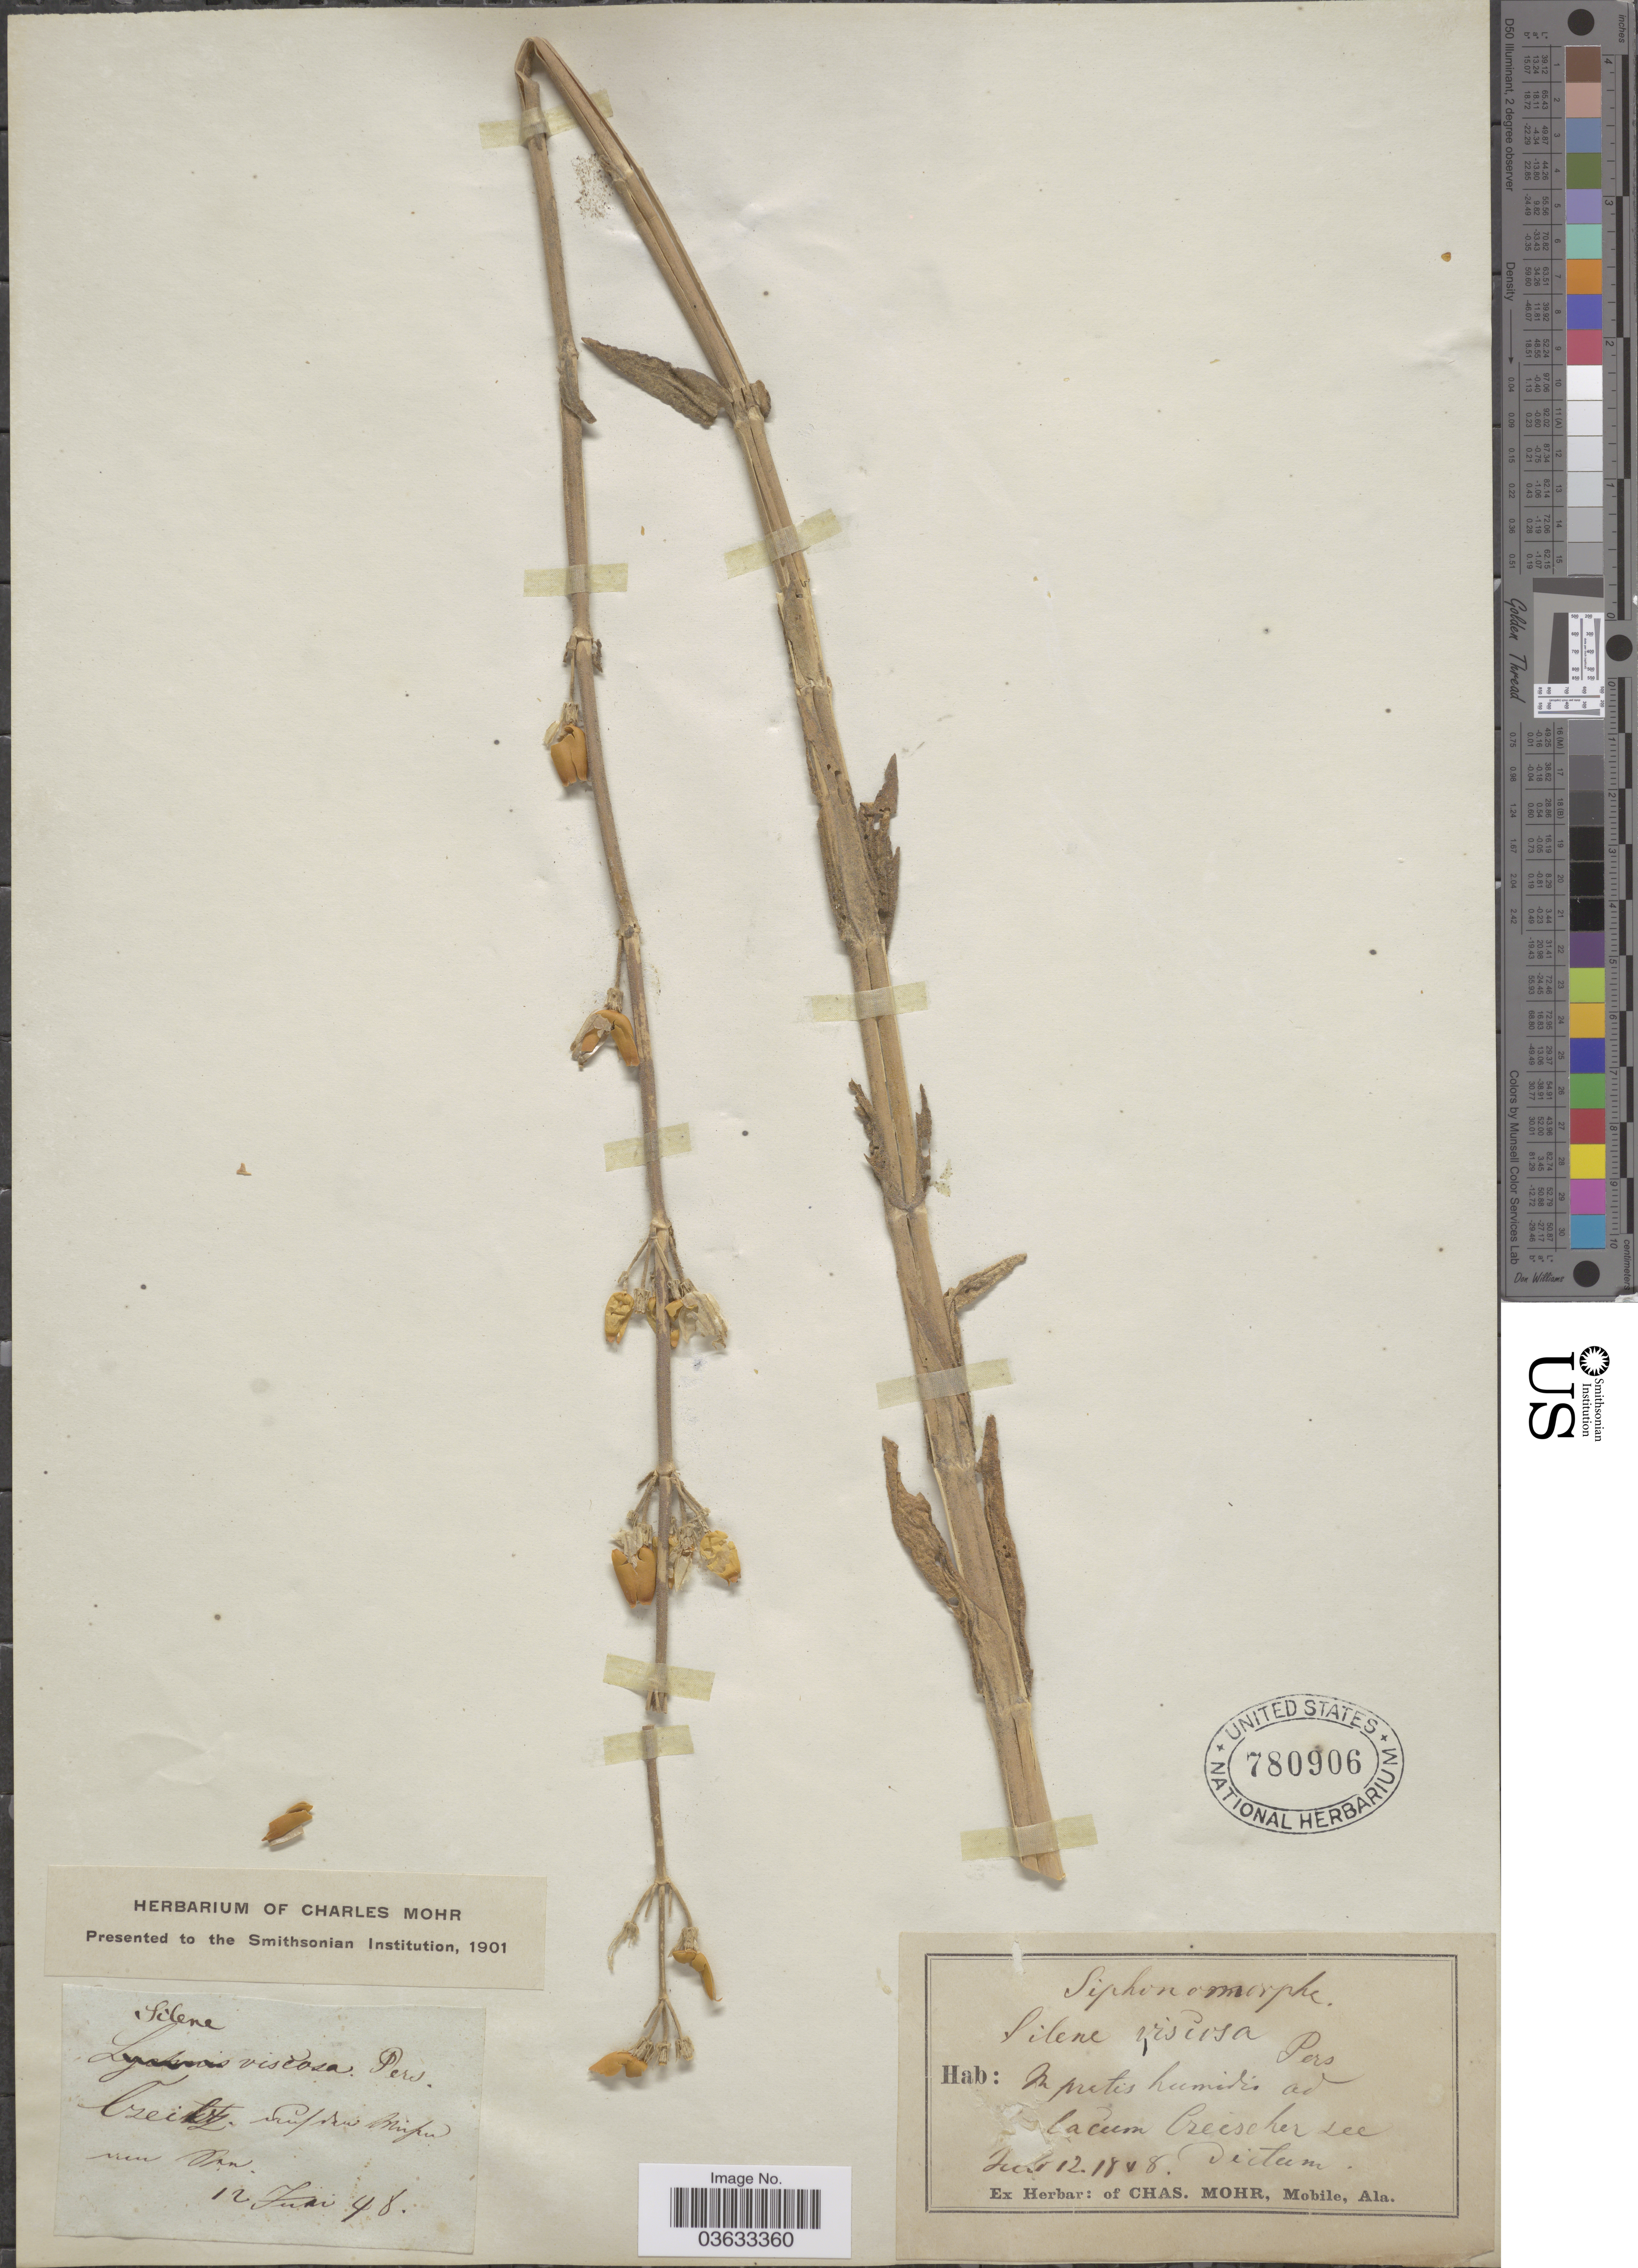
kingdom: Plantae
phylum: Tracheophyta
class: Magnoliopsida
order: Caryophyllales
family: Caryophyllaceae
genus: Silene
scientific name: Silene noctiflora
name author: L.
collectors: ex herb. Charles Mohr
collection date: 1848-06-12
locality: Czeikz [illegible text]. In pratis humidis ad lacum Creescher See.[interpreted]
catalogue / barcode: US 780906